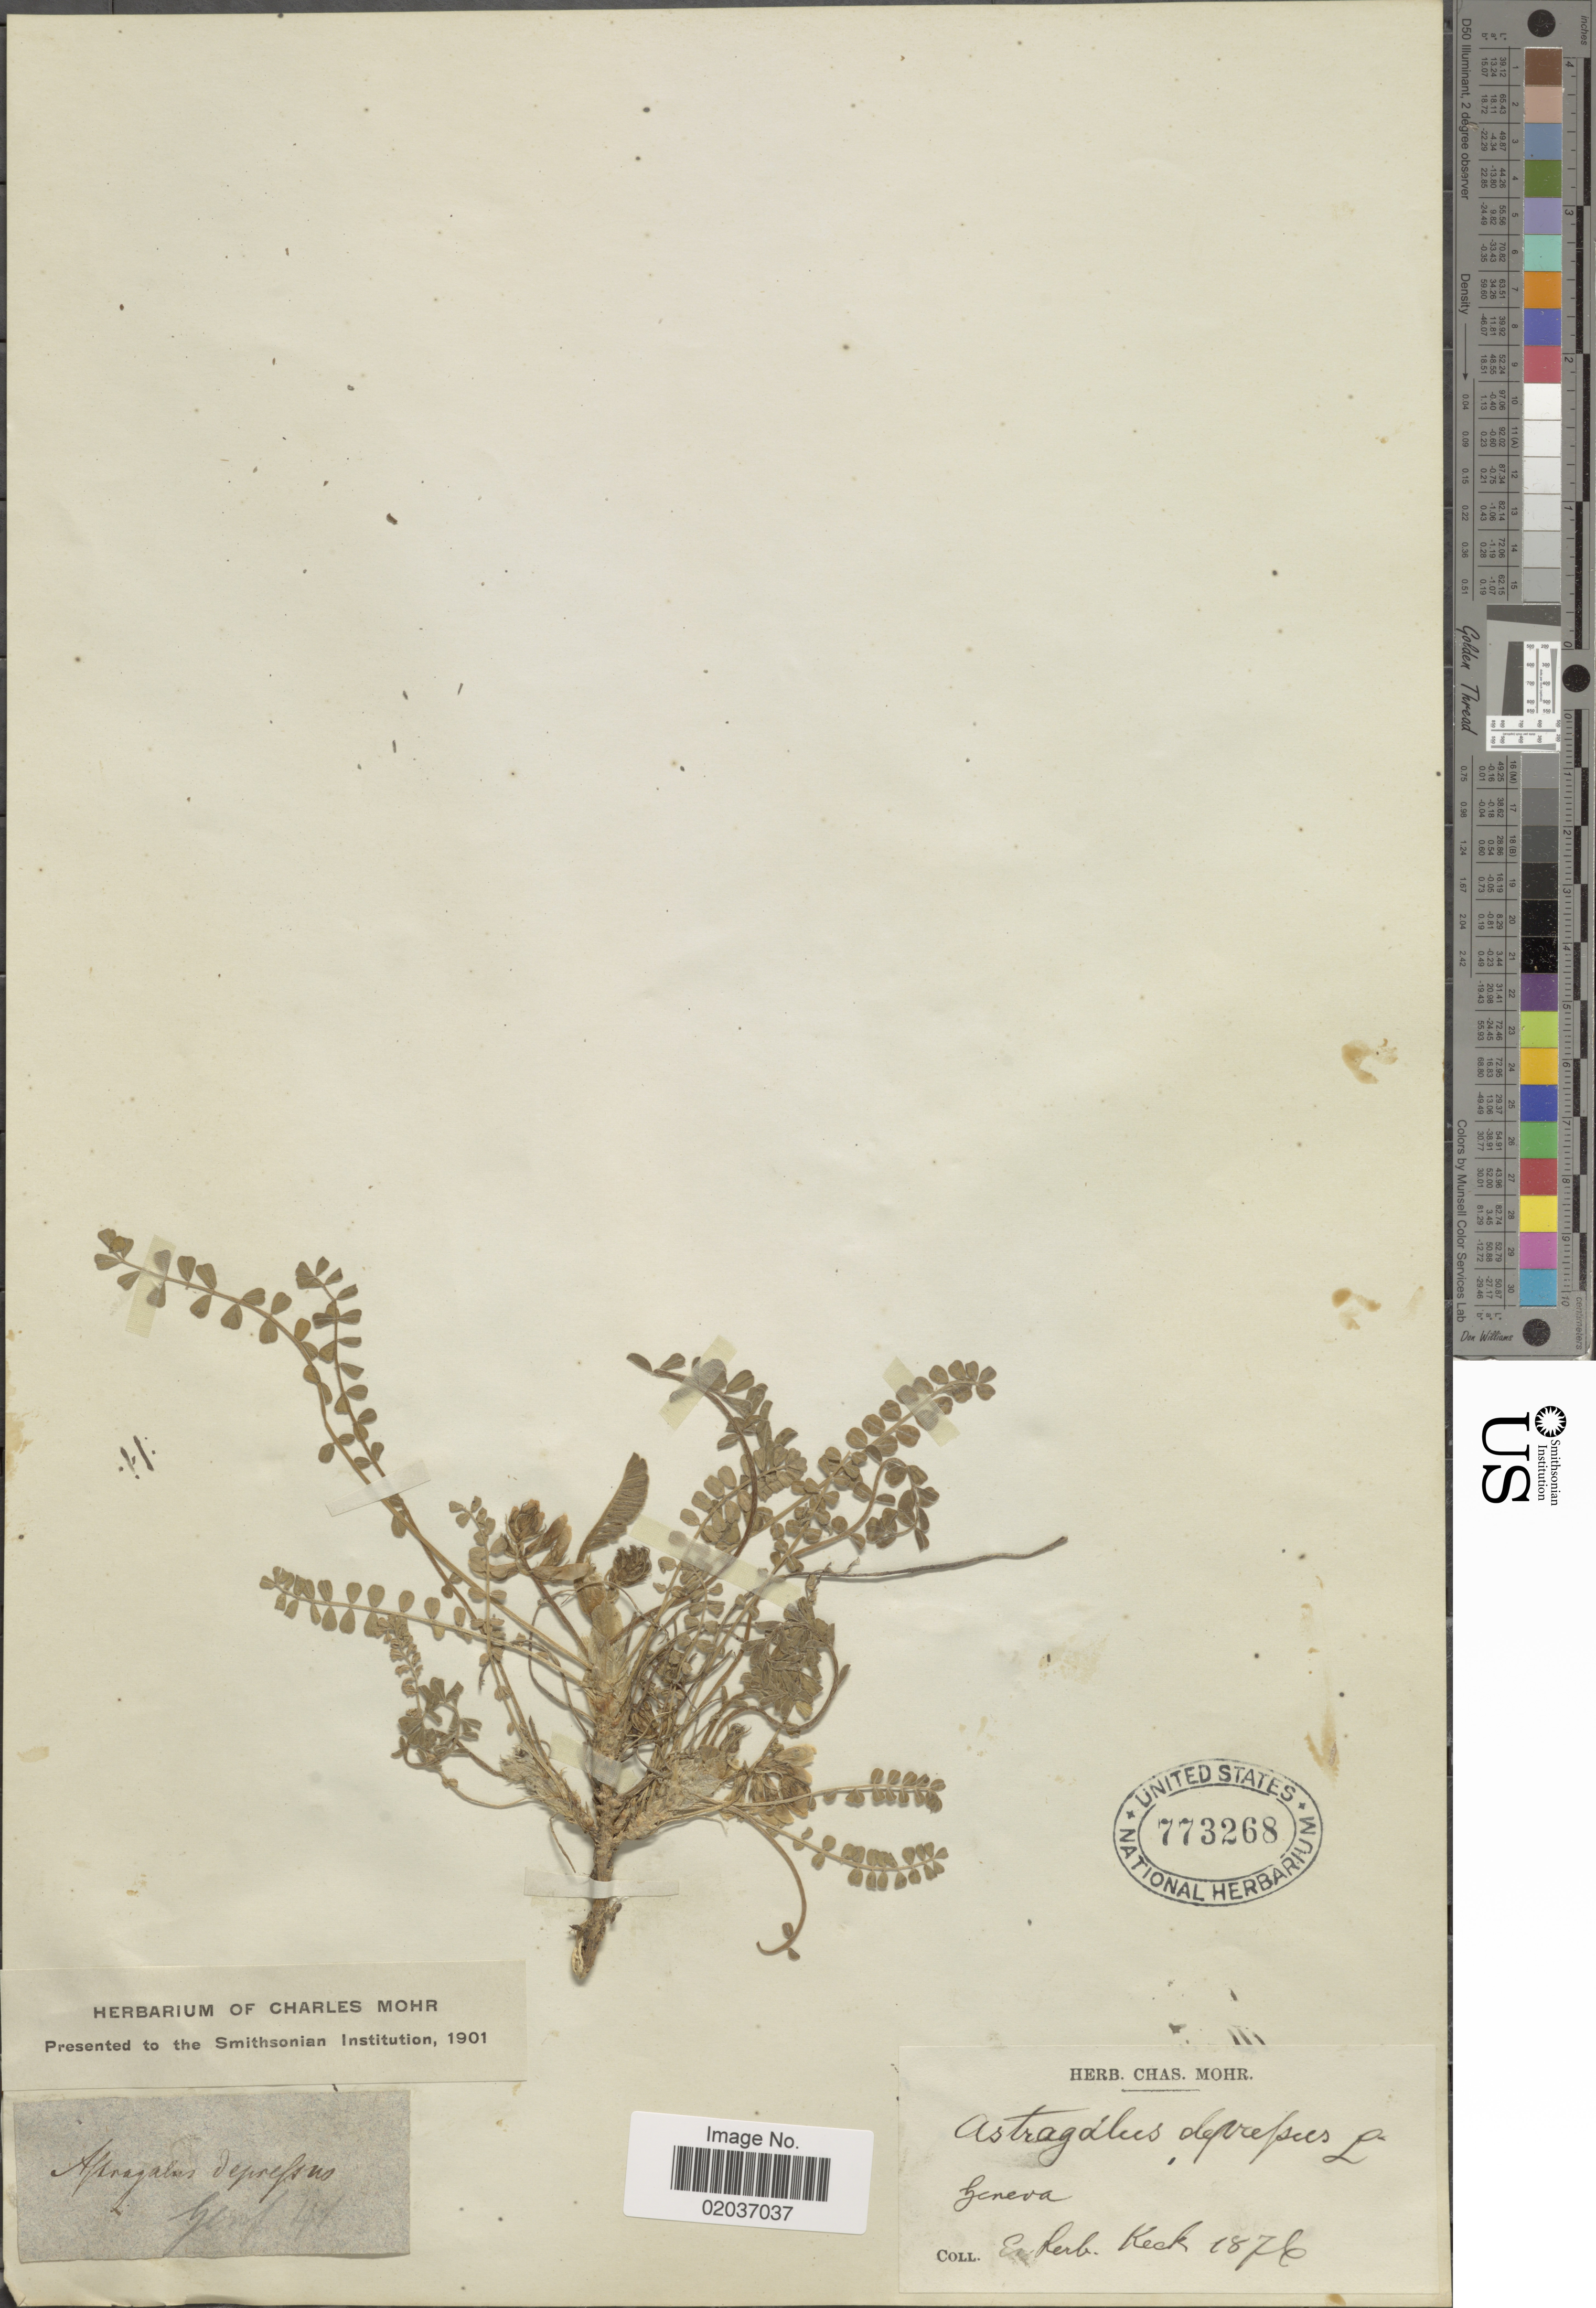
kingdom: Plantae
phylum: Tracheophyta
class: Magnoliopsida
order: Fabales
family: Fabaceae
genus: Astragalus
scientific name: Astragalus depressus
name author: L.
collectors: Ex herb. Karl Keck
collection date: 1876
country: Switzerland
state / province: Genève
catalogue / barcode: US 773268